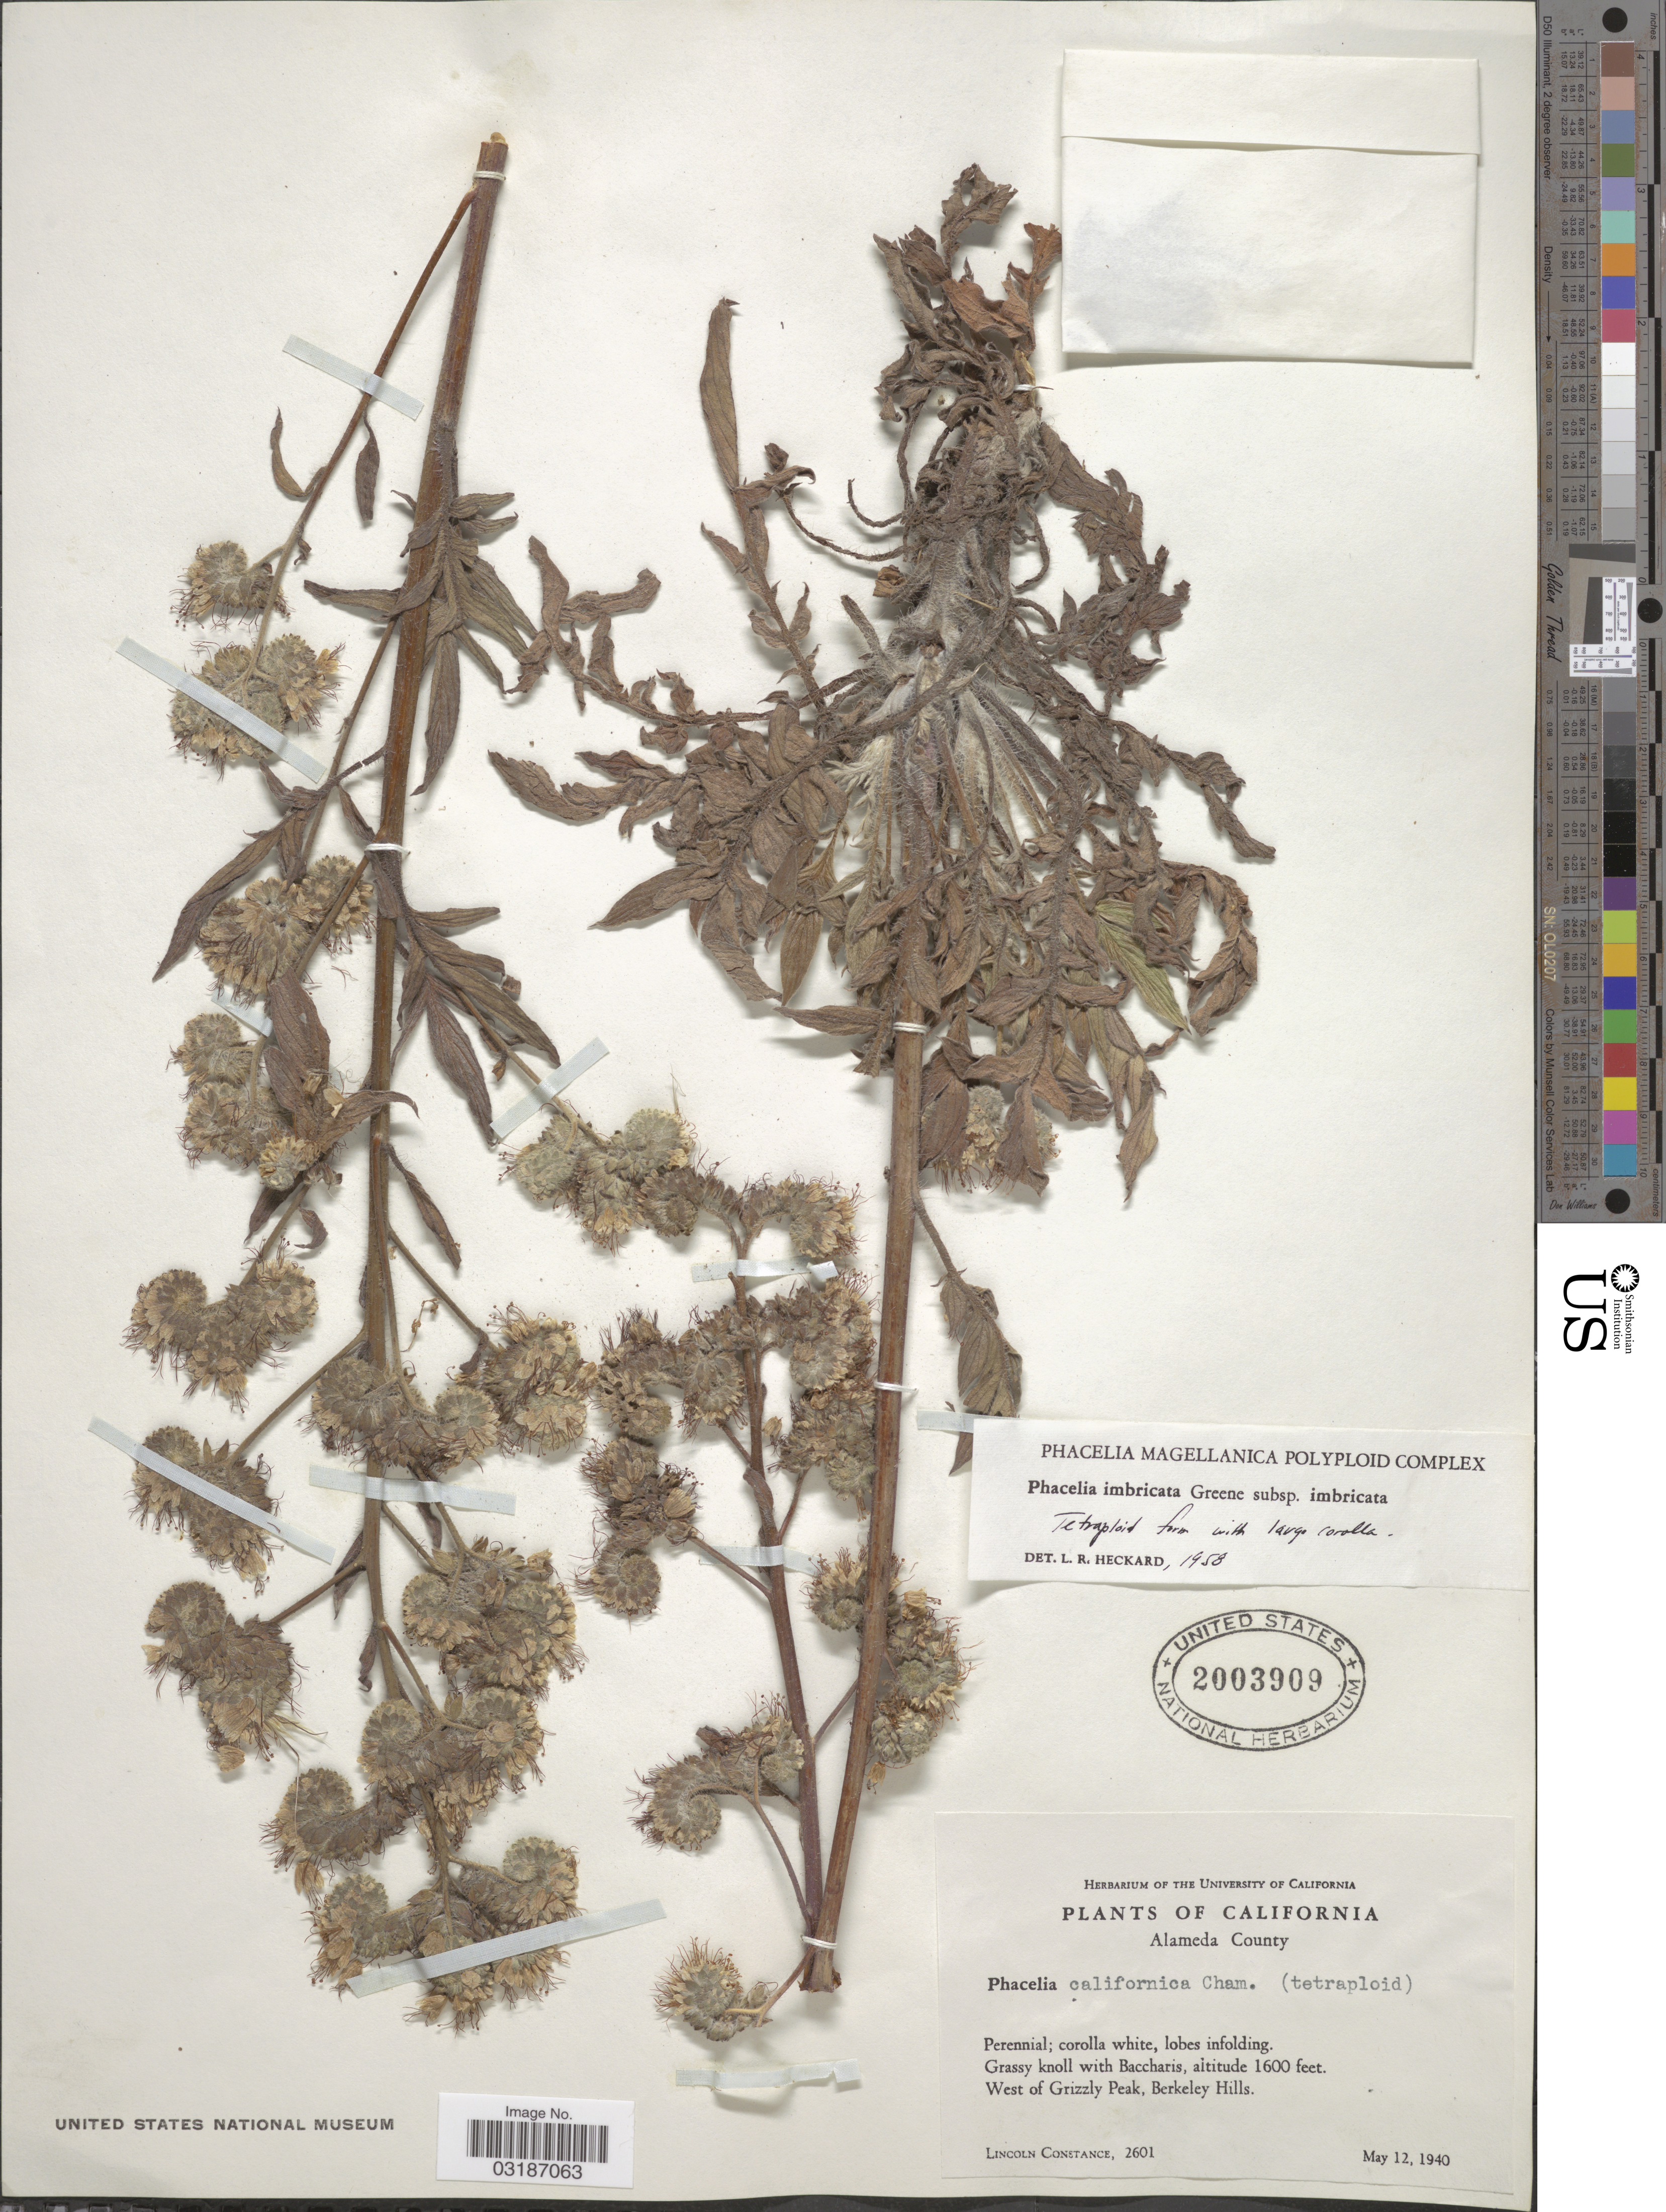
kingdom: Plantae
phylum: Tracheophyta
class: Magnoliopsida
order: Boraginales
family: Hydrophyllaceae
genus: Phacelia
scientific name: Phacelia imbricata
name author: Greene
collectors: L. Constance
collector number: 2601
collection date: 1940-05-12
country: United States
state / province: California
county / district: Alameda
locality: Alameda County. West of Grizzly Peak, Berkeley Hills.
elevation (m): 488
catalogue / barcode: US 2003909